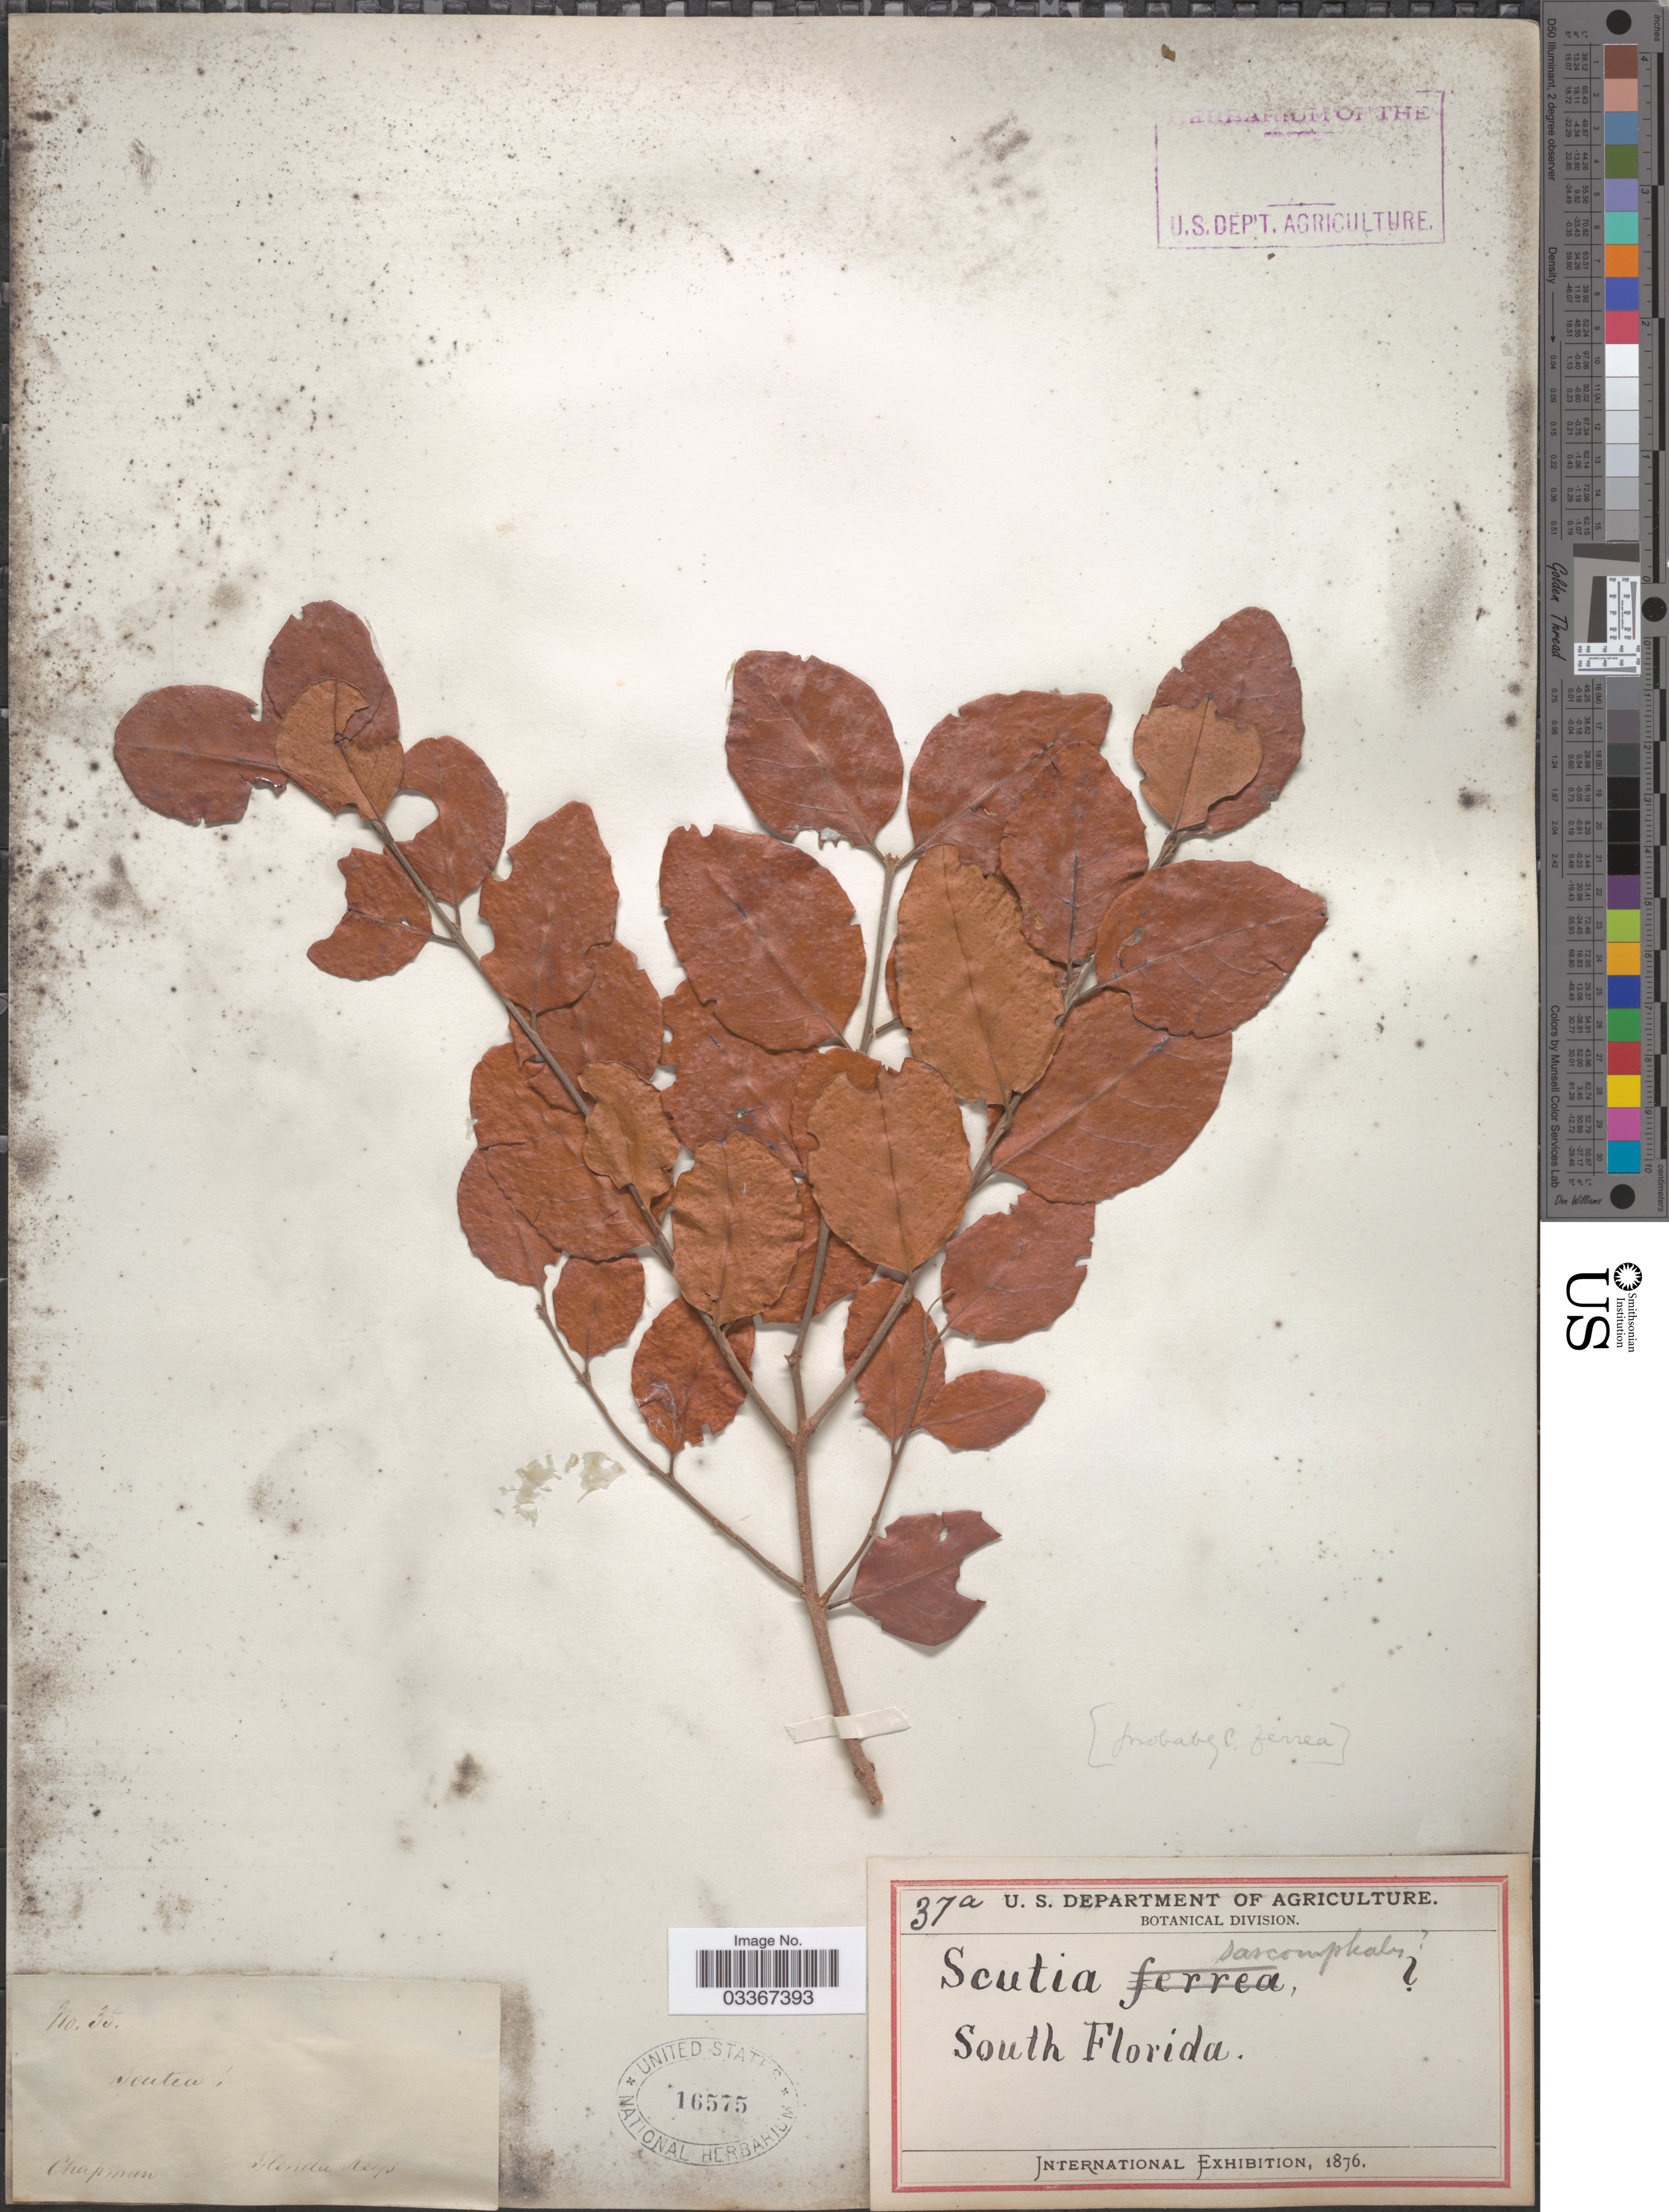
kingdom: Plantae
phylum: Tracheophyta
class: Magnoliopsida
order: Rosales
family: Rhamnaceae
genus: Krugiodendron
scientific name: Krugiodendron ferreum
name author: (Vahl) Urb.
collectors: U.S. Department of Agriculture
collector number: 37a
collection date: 1876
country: United States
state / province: Florida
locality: South Florida.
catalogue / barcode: US 16575